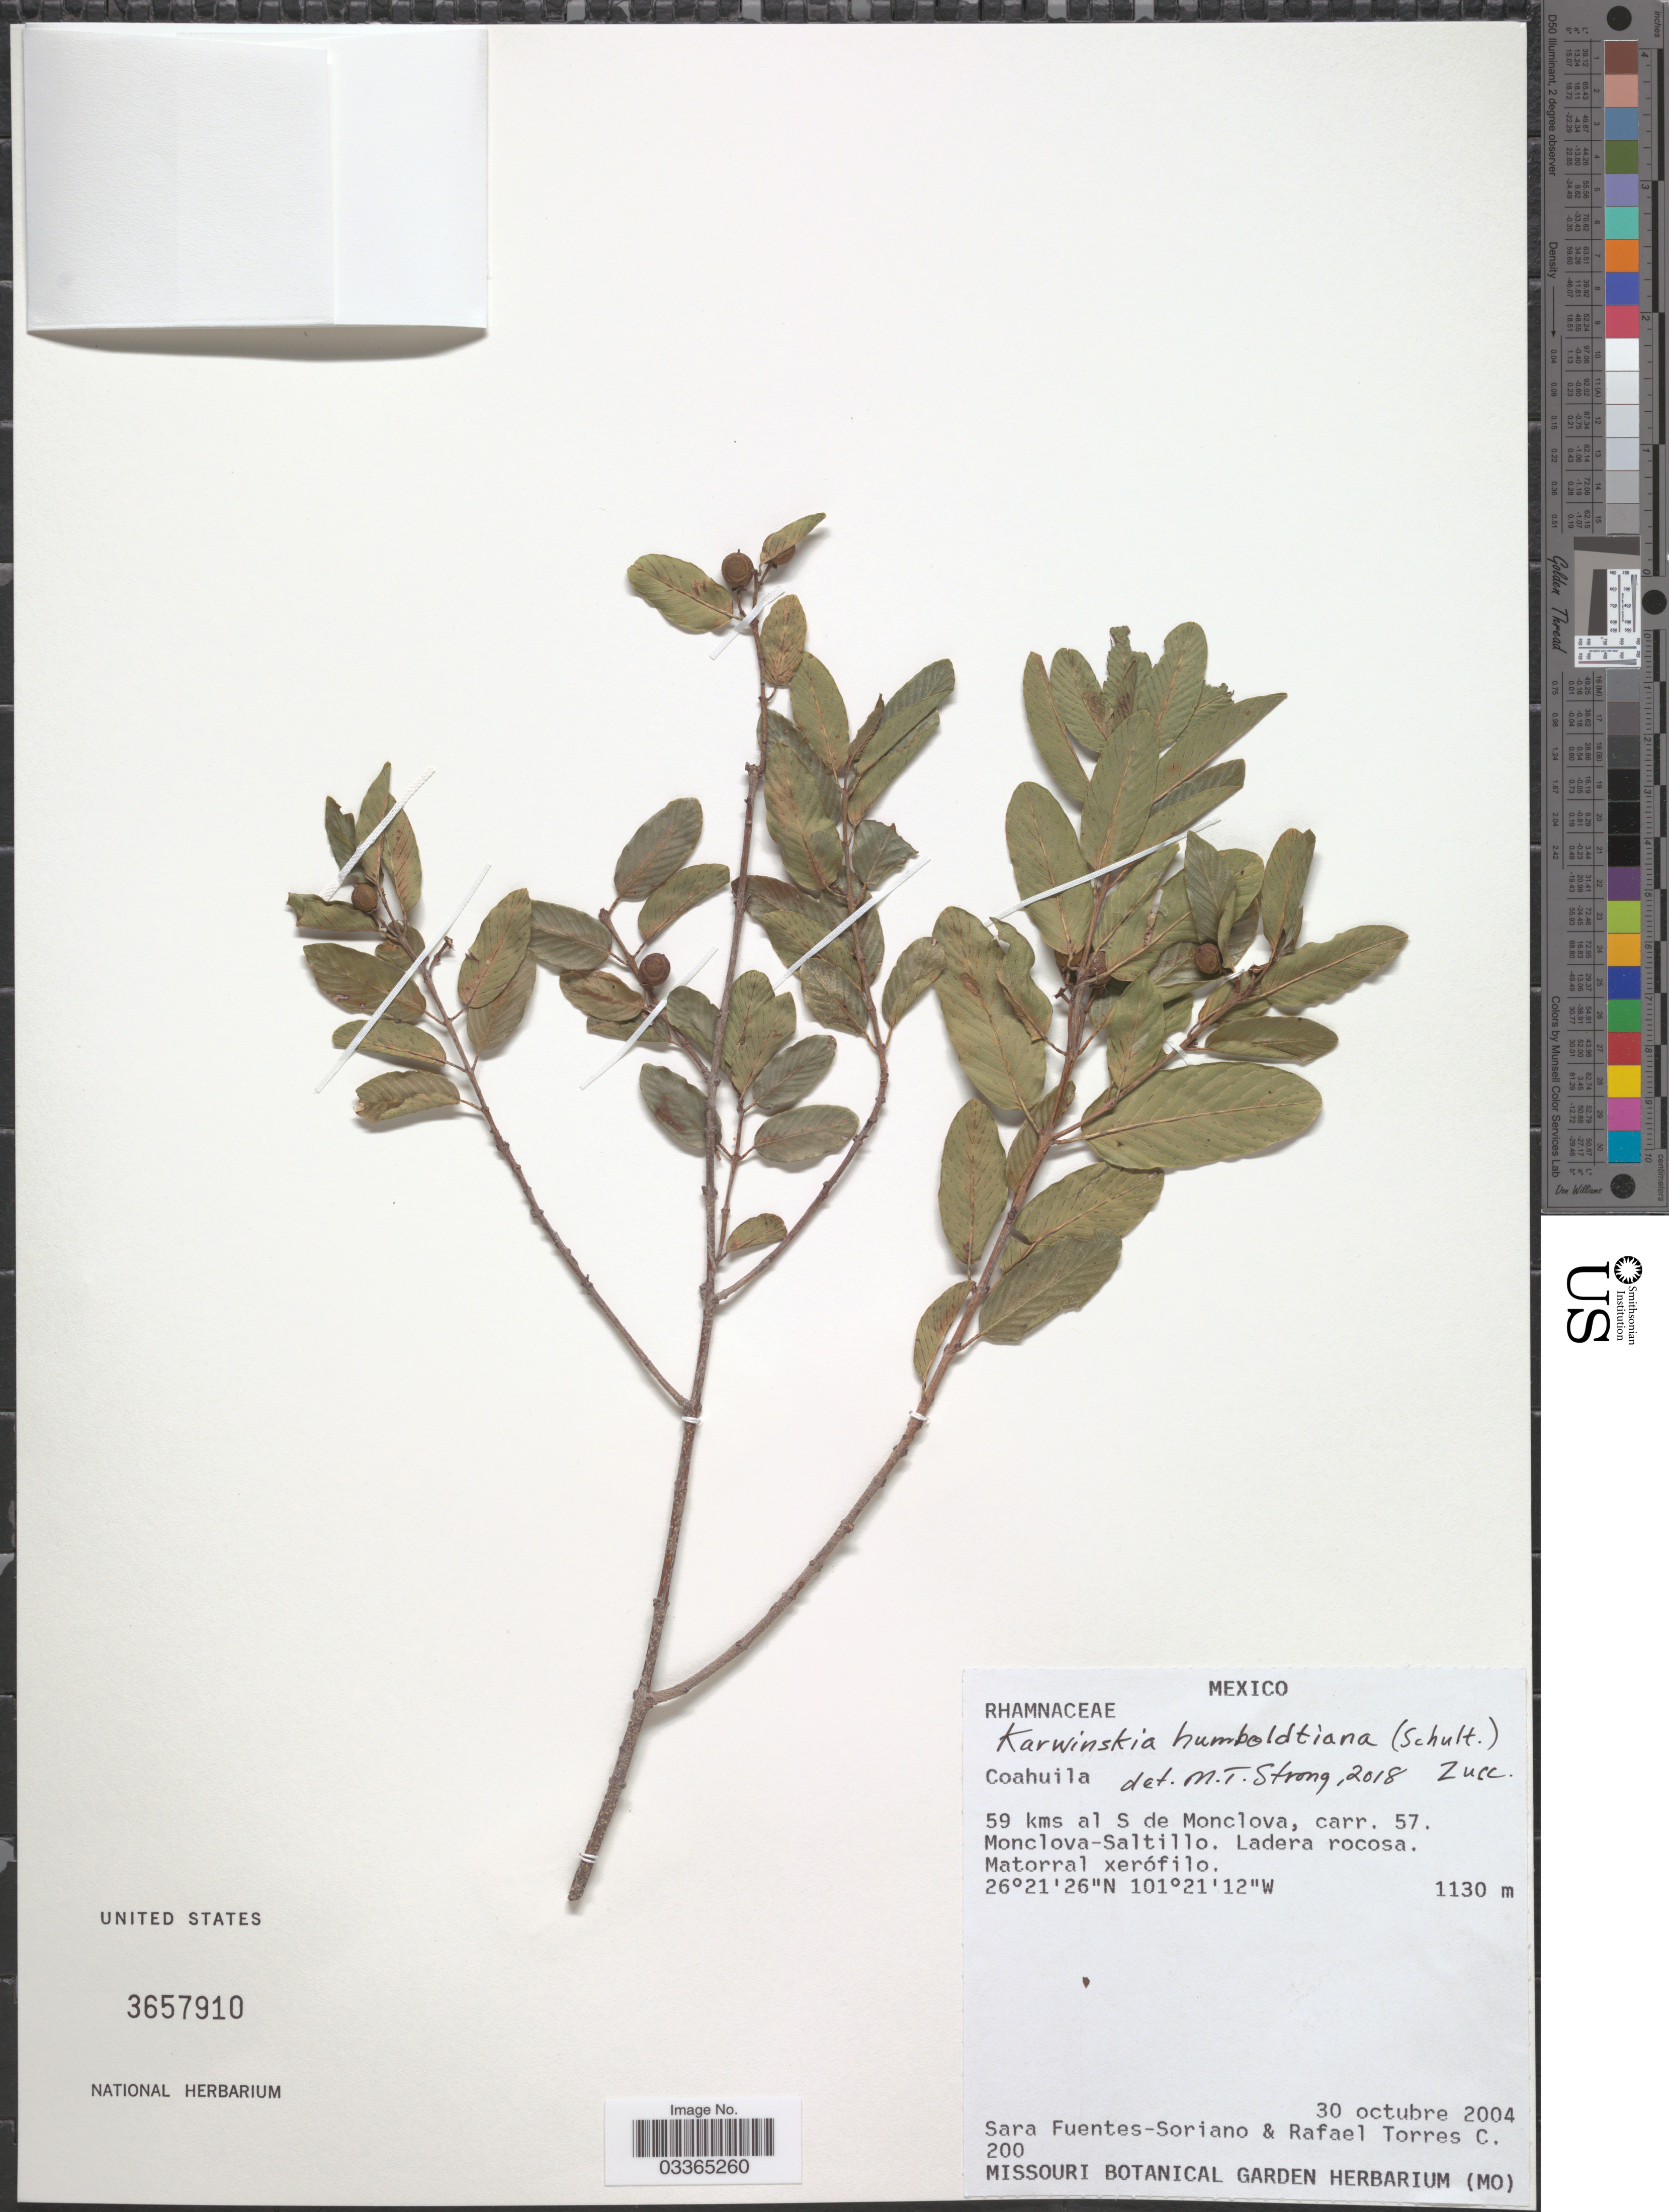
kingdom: Plantae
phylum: Tracheophyta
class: Magnoliopsida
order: Rosales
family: Rhamnaceae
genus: Karwinskia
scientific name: Karwinskia humboldtiana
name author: (Schult.) Zucc.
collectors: S. Fuentes-Soriano & R. Torres C.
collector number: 200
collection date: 2004-10-30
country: Mexico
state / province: Coahuila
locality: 59 kms al S de Monclova, carr. 57. Monclova-Saltillo.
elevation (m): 1130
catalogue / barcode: US 3657910